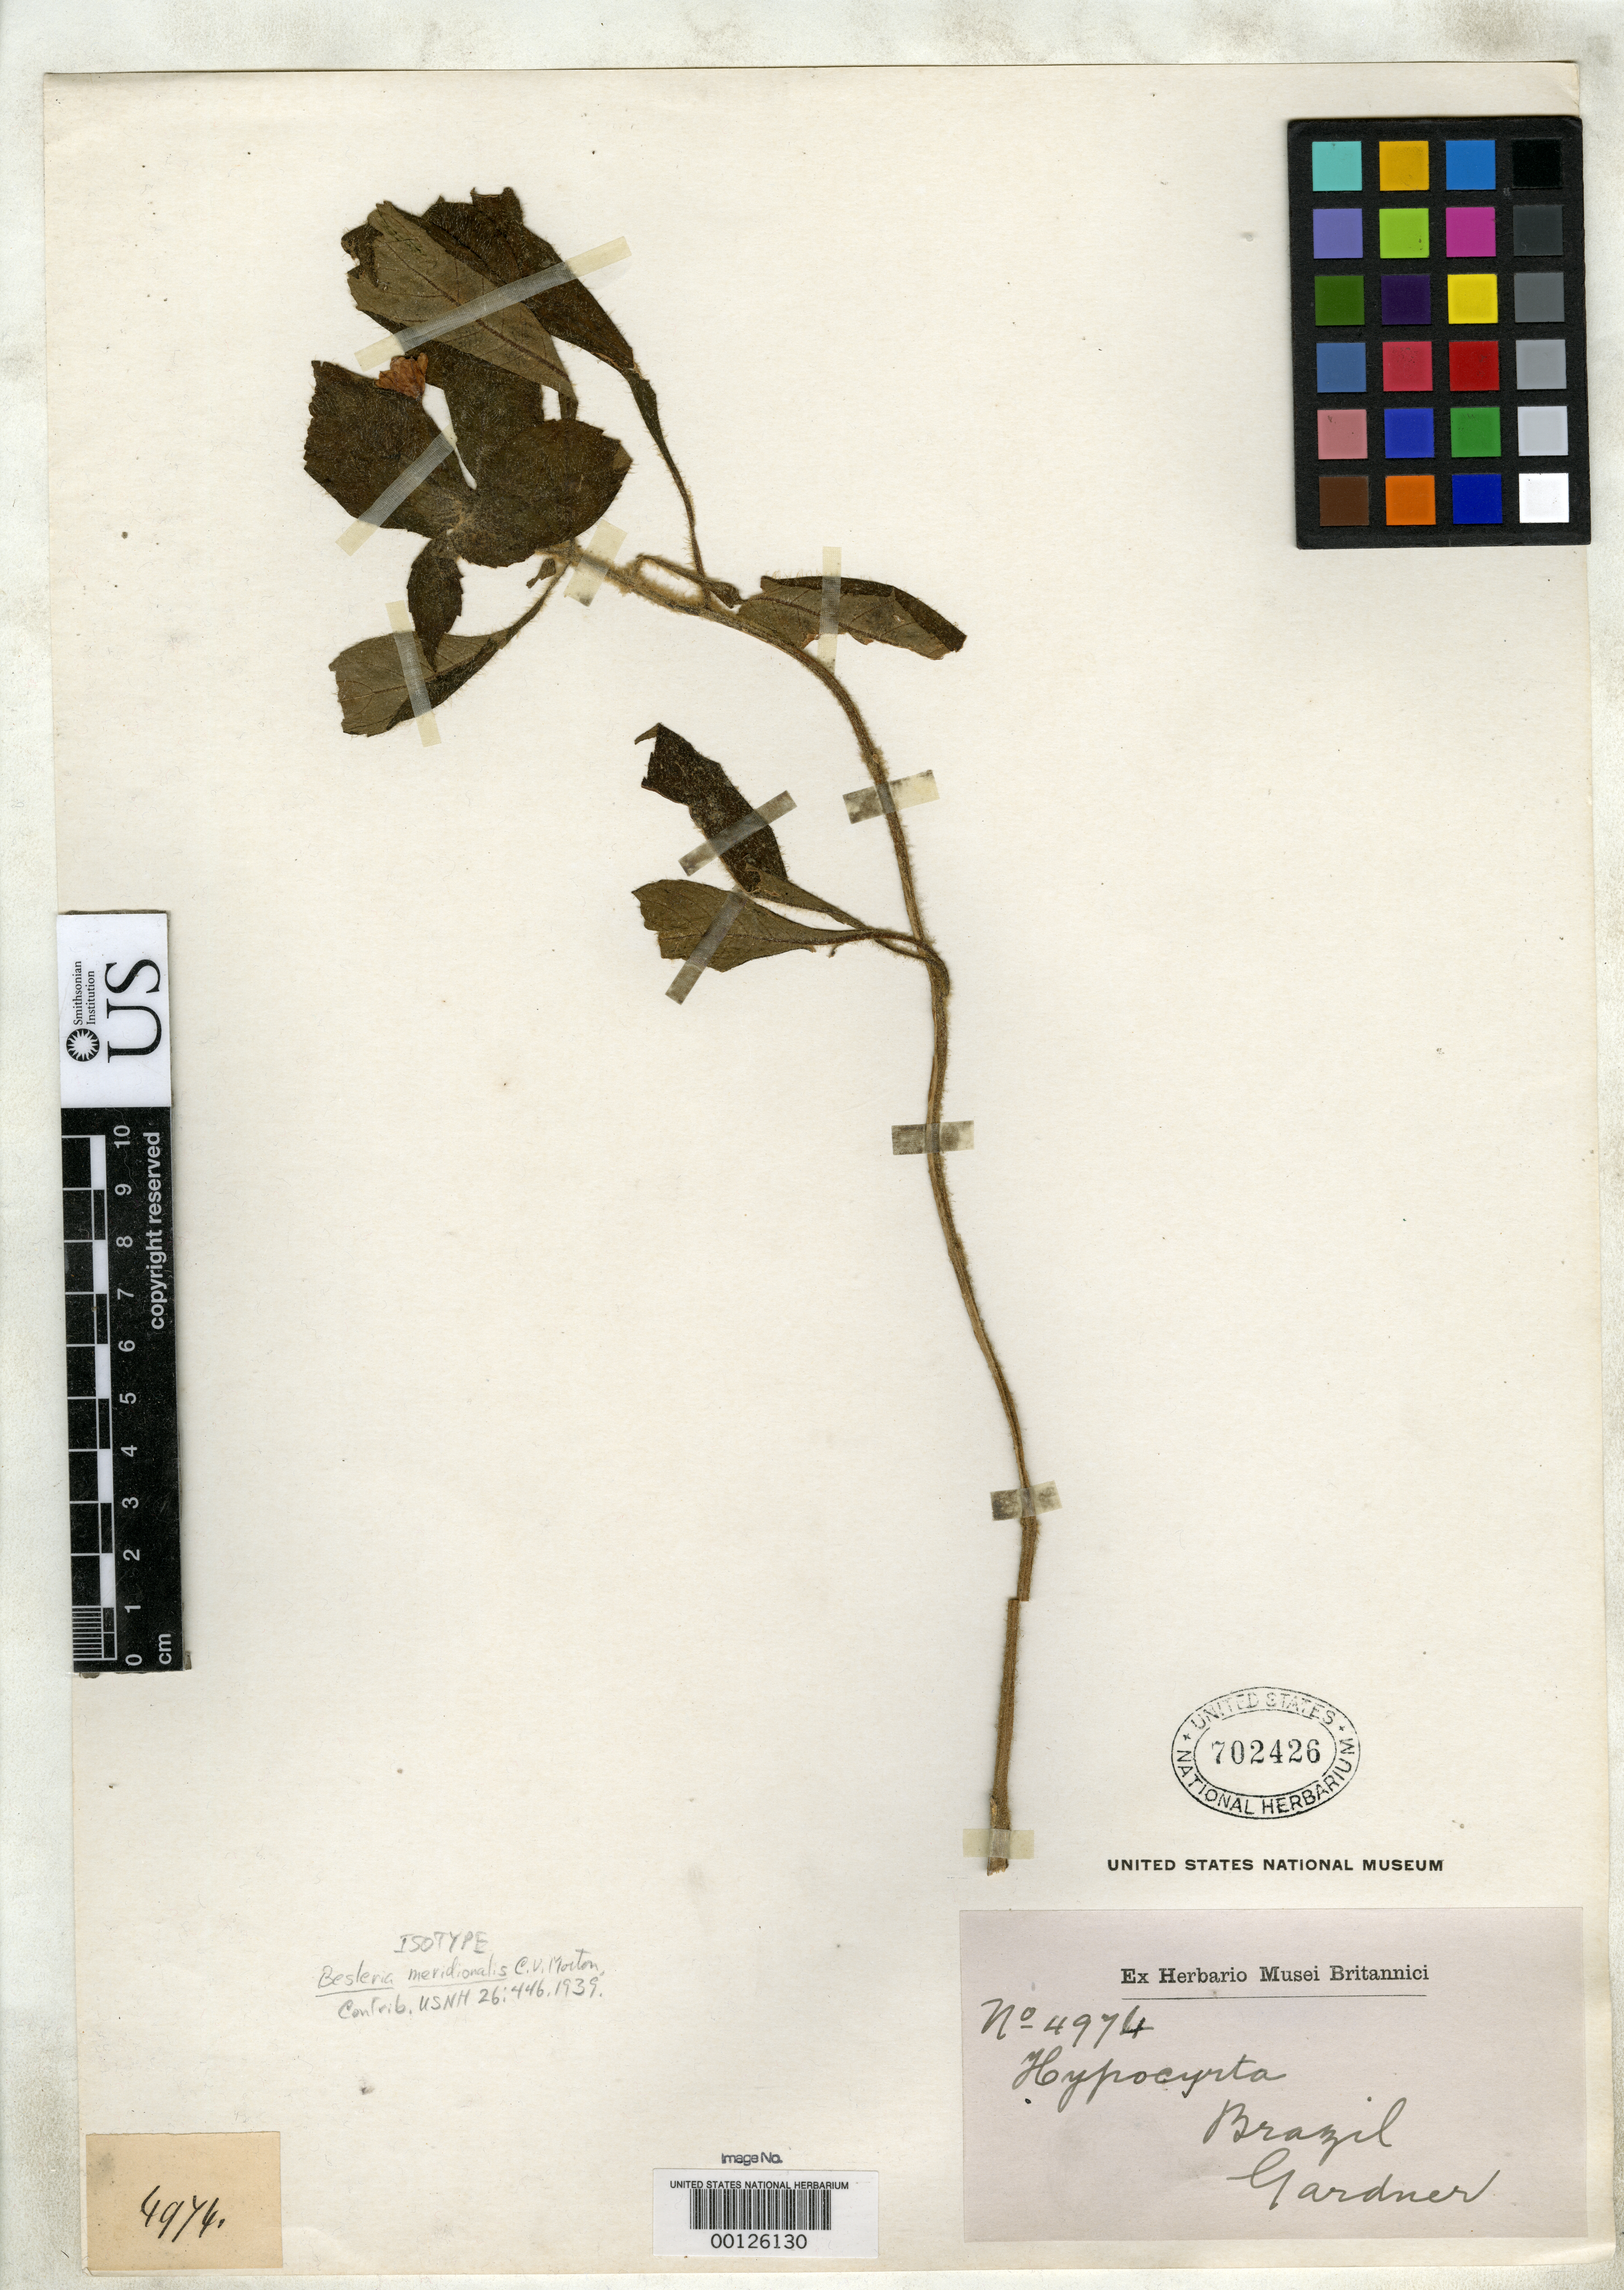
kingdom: Plantae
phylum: Tracheophyta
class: Magnoliopsida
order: Lamiales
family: Gesneriaceae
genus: Besleria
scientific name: Besleria meridionalis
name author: C.V. Morton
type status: Isotype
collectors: G. Gardner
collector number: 4974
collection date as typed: Oct 1840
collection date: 1840-10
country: Brazil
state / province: Minas Gerais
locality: Near Papagaio.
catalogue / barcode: US 702426